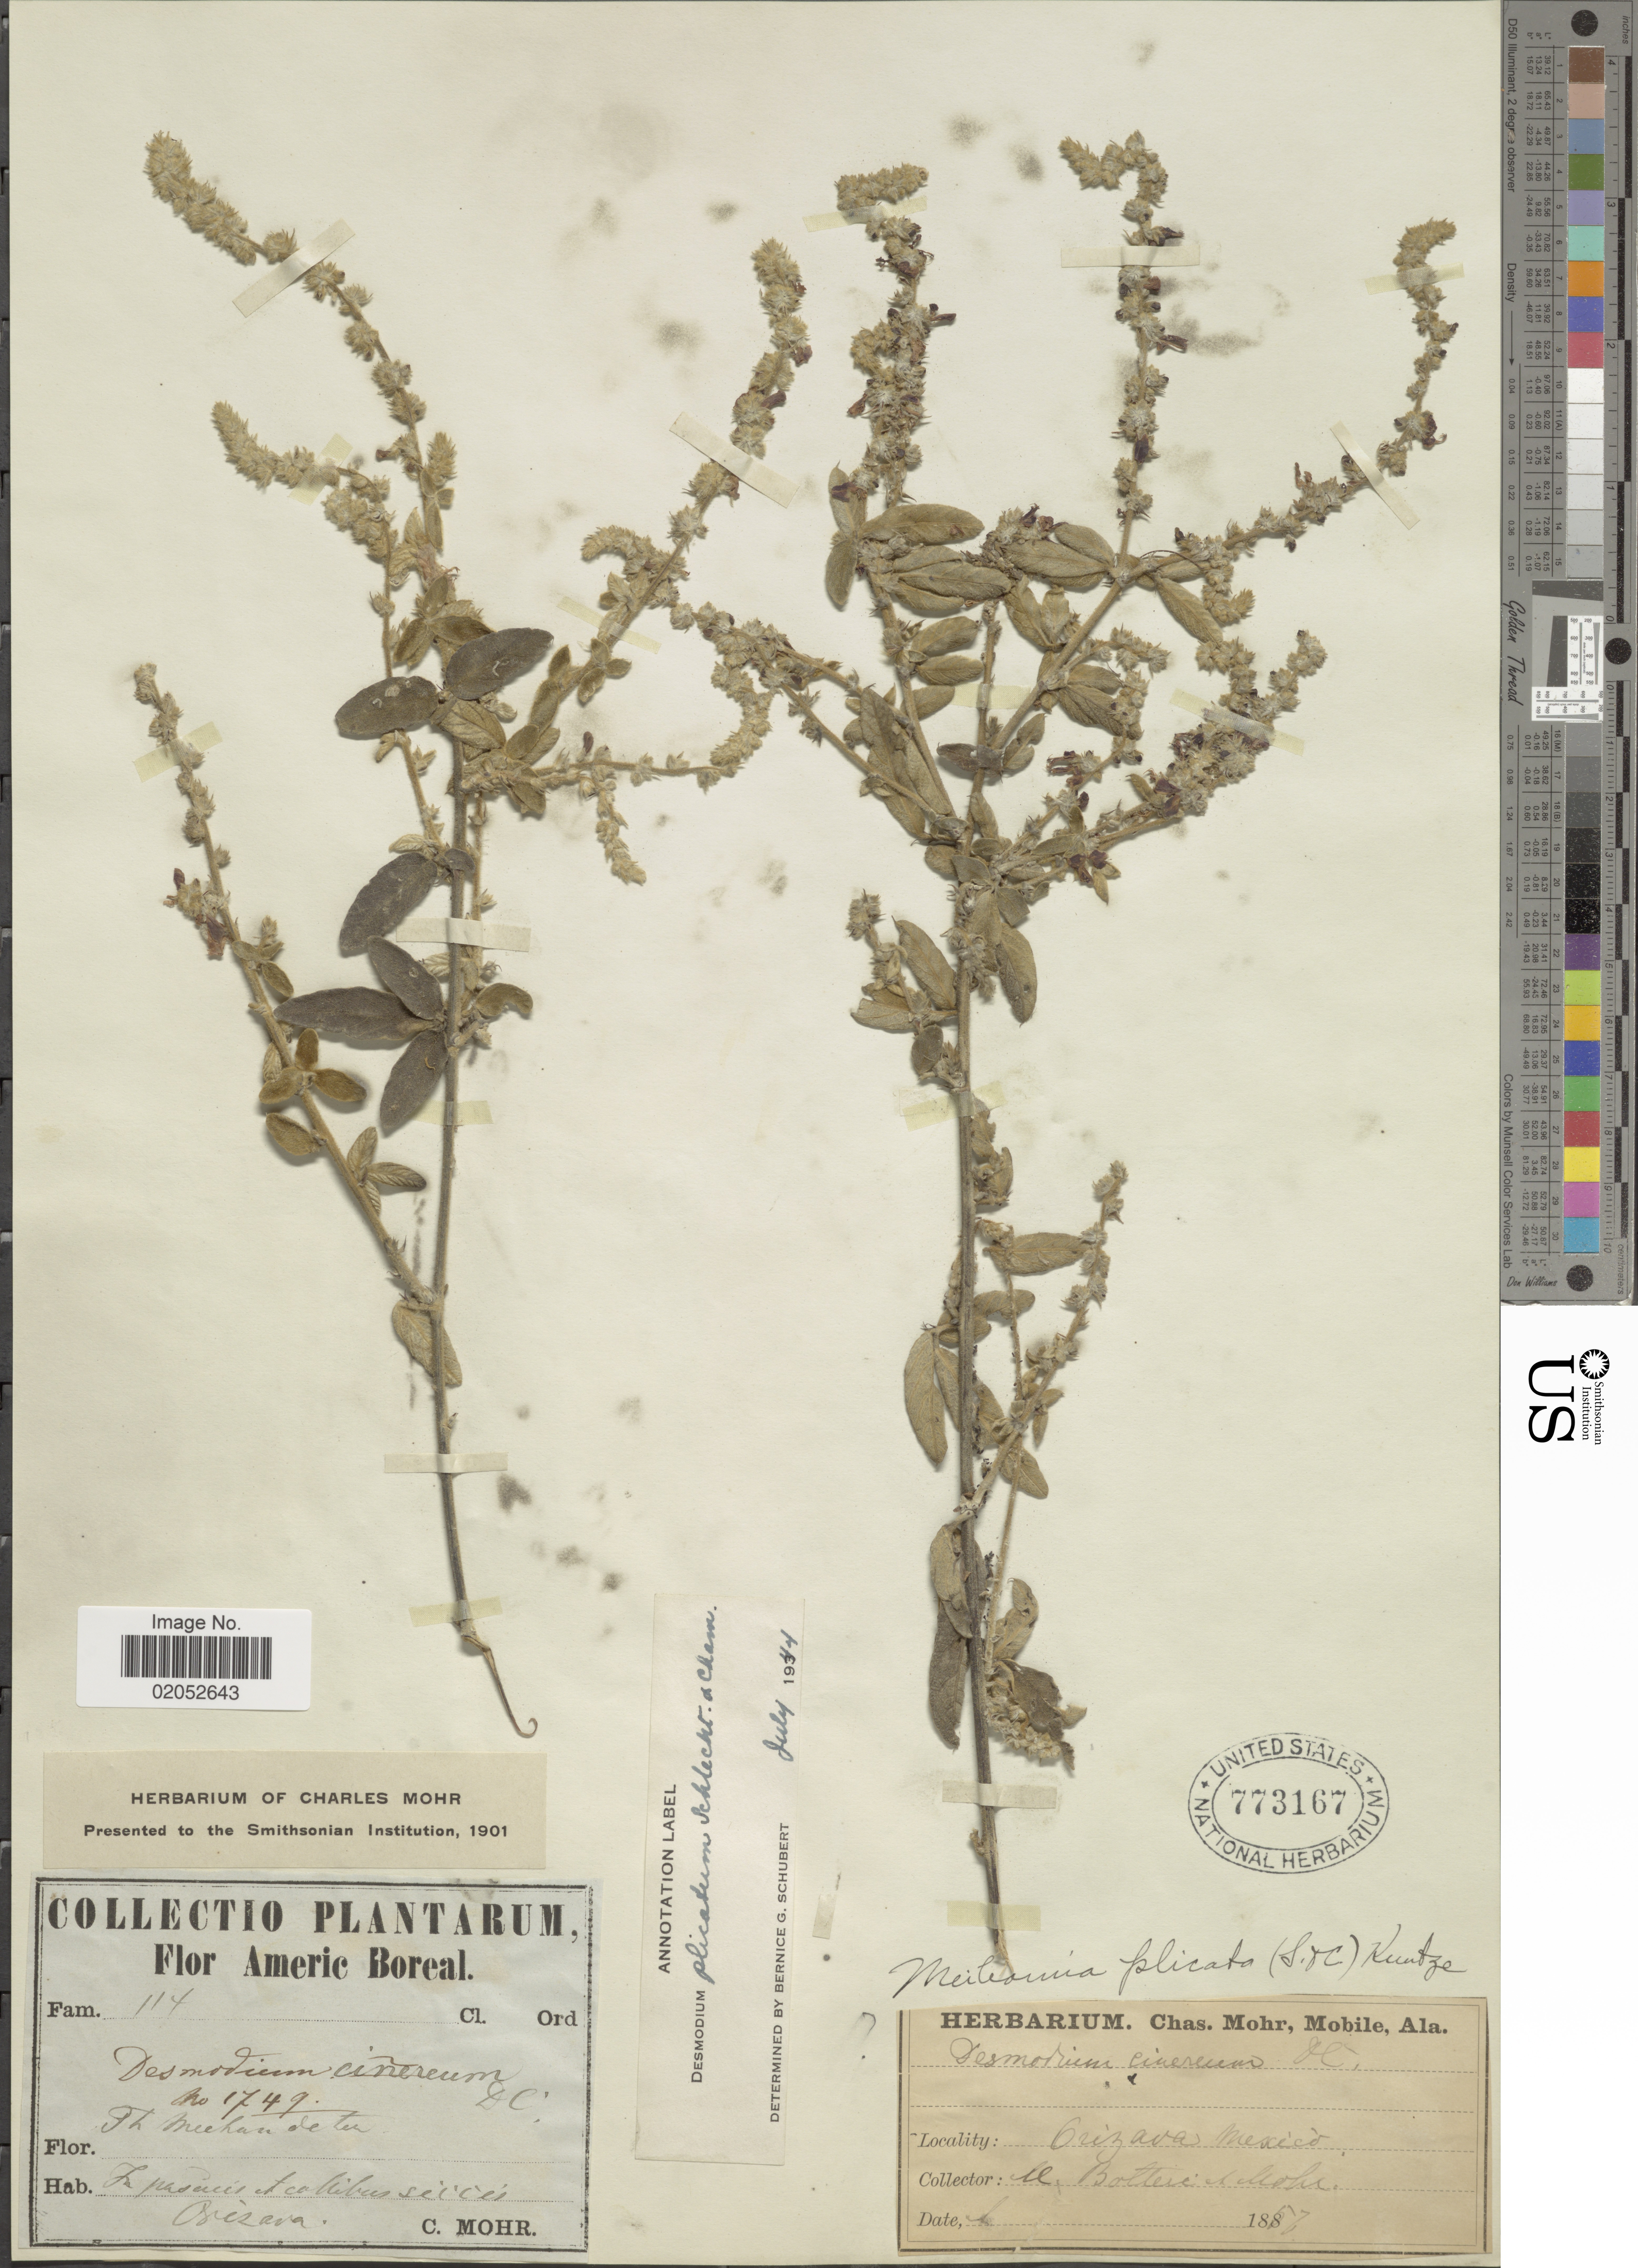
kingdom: Plantae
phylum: Tracheophyta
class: Magnoliopsida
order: Fabales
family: Fabaceae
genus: Desmodium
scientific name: Desmodium plicatum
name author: Schltdl. & Cham.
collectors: C. T. Mohr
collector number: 114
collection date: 1857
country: Mexico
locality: Orizava Mexico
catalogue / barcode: US 773167